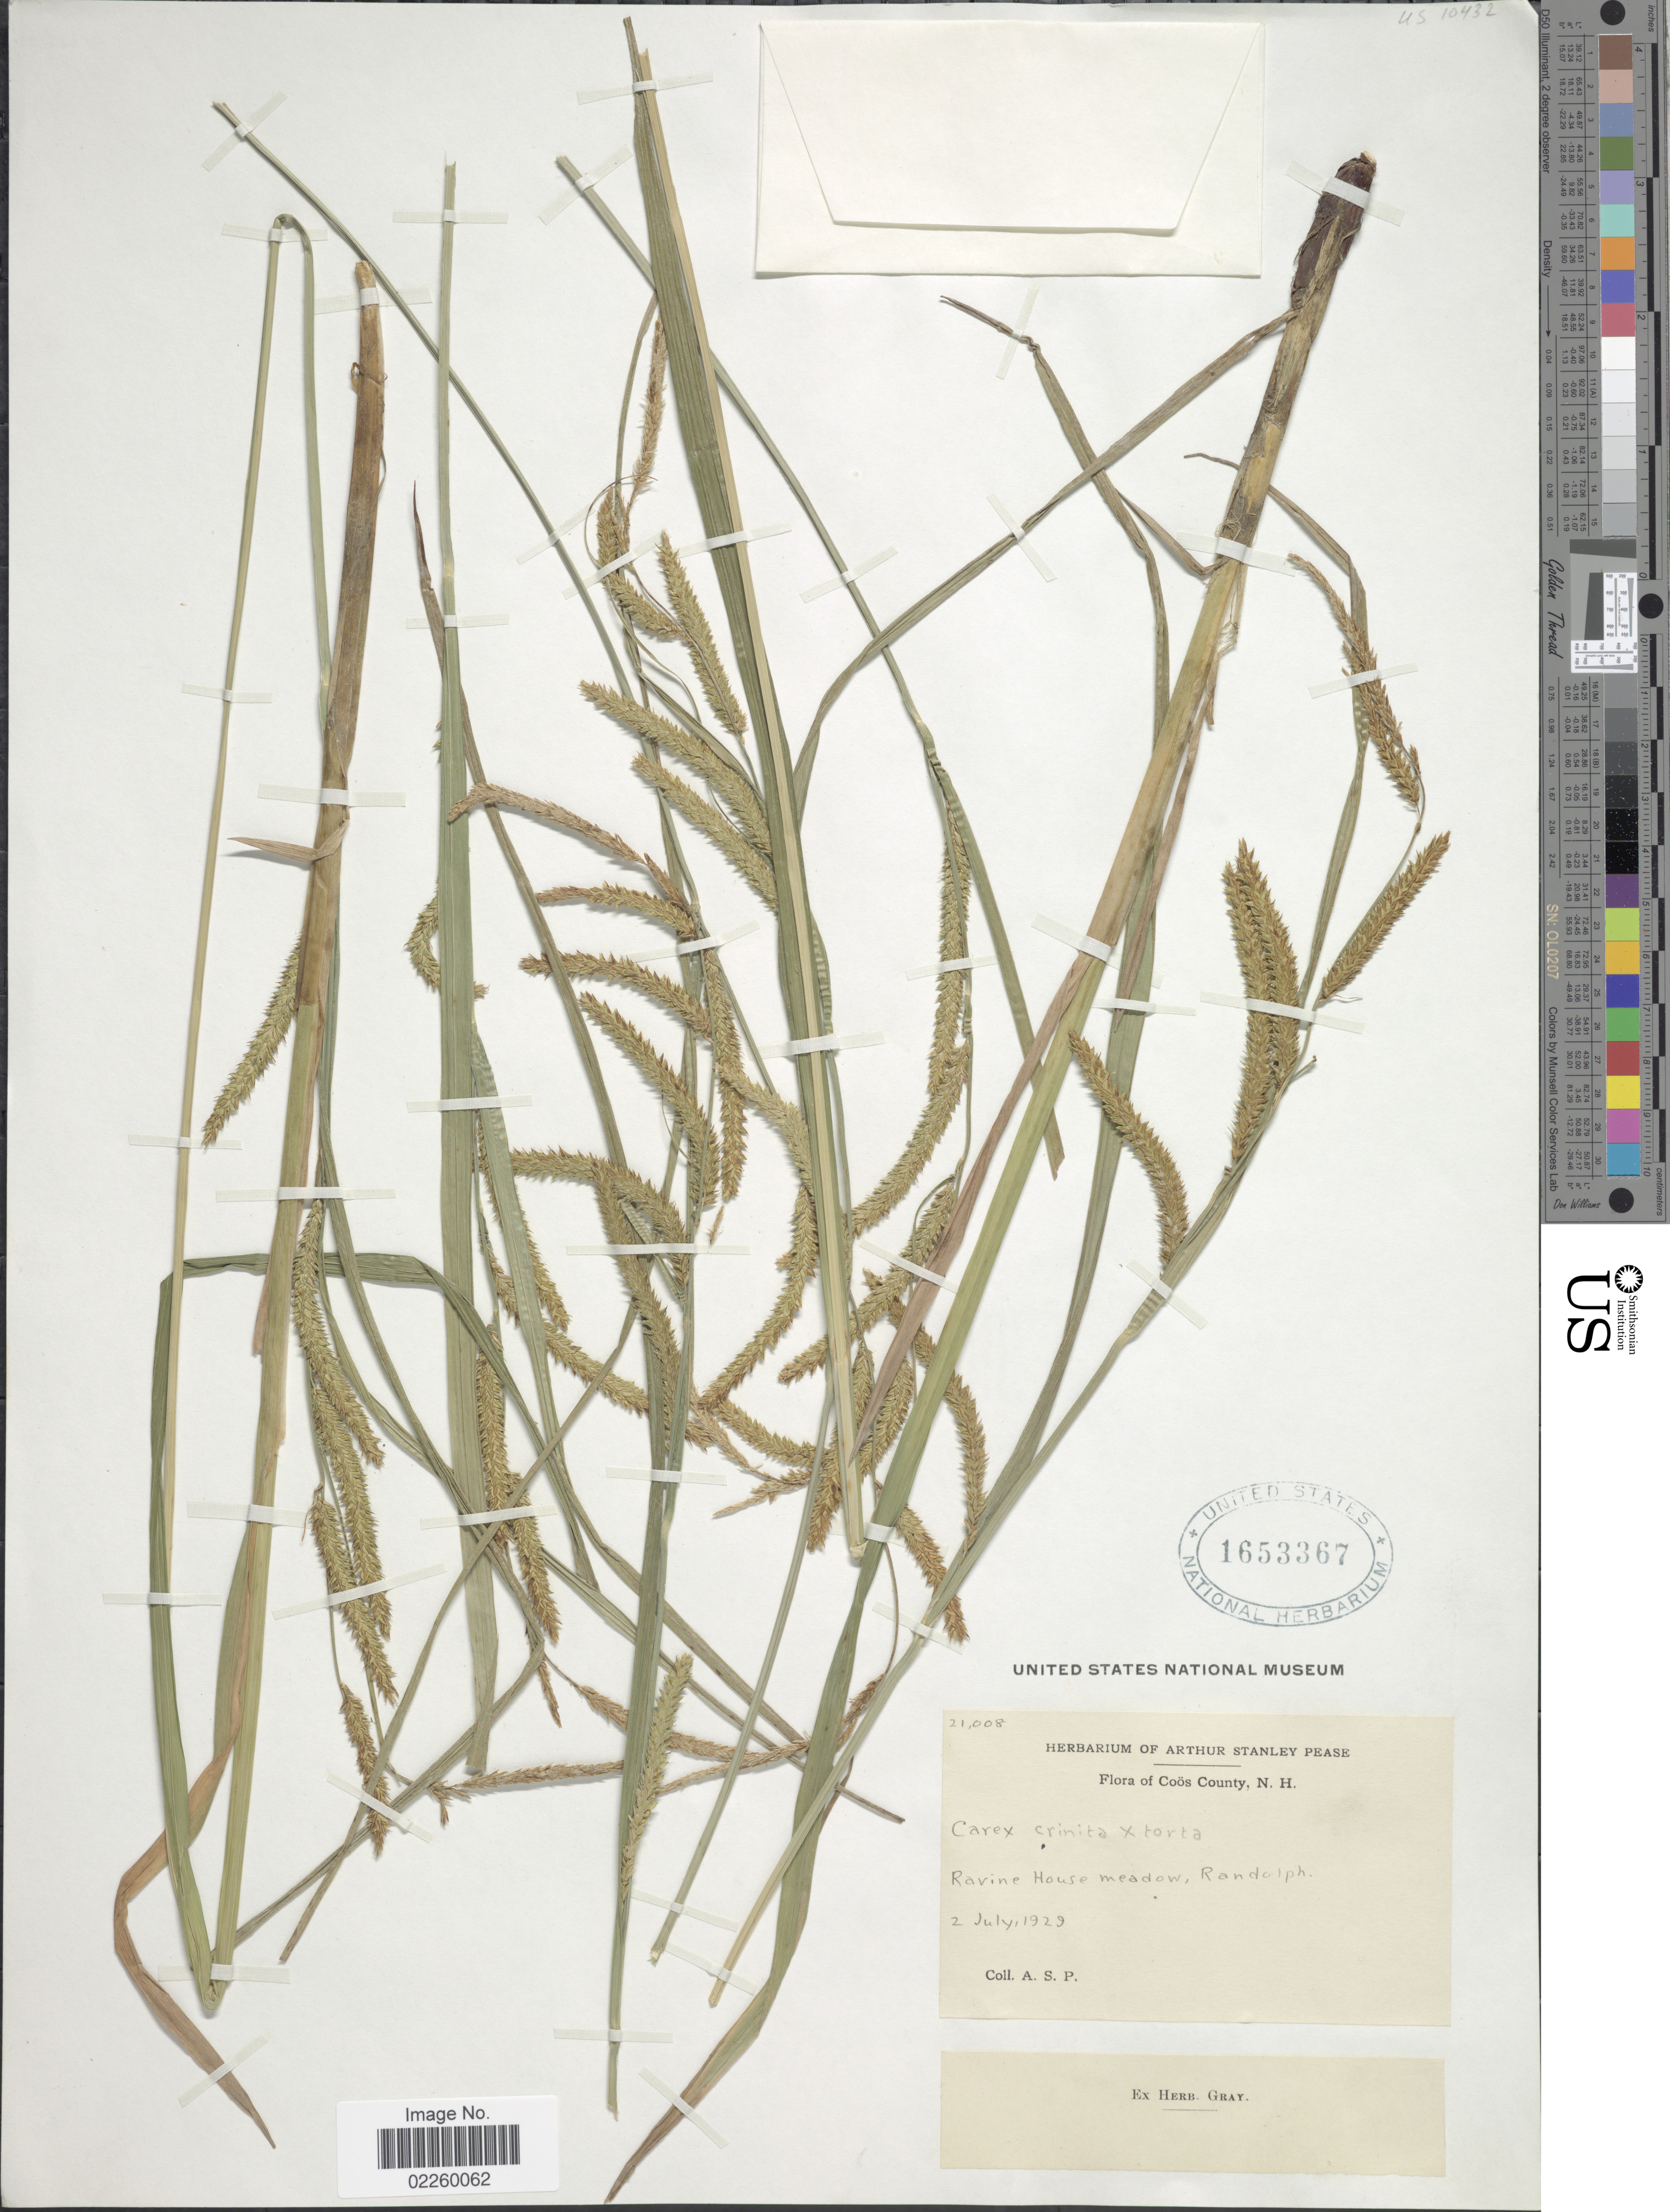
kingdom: Plantae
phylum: Tracheophyta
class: Liliopsida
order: Poales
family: Cyperaceae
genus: Carex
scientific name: Carex crinita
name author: Lam.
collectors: A. S. Pease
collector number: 21008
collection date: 1929-07-02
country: United States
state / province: New Hampshire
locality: Coös County. Ravine House meadow, Randolph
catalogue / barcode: US 1653367